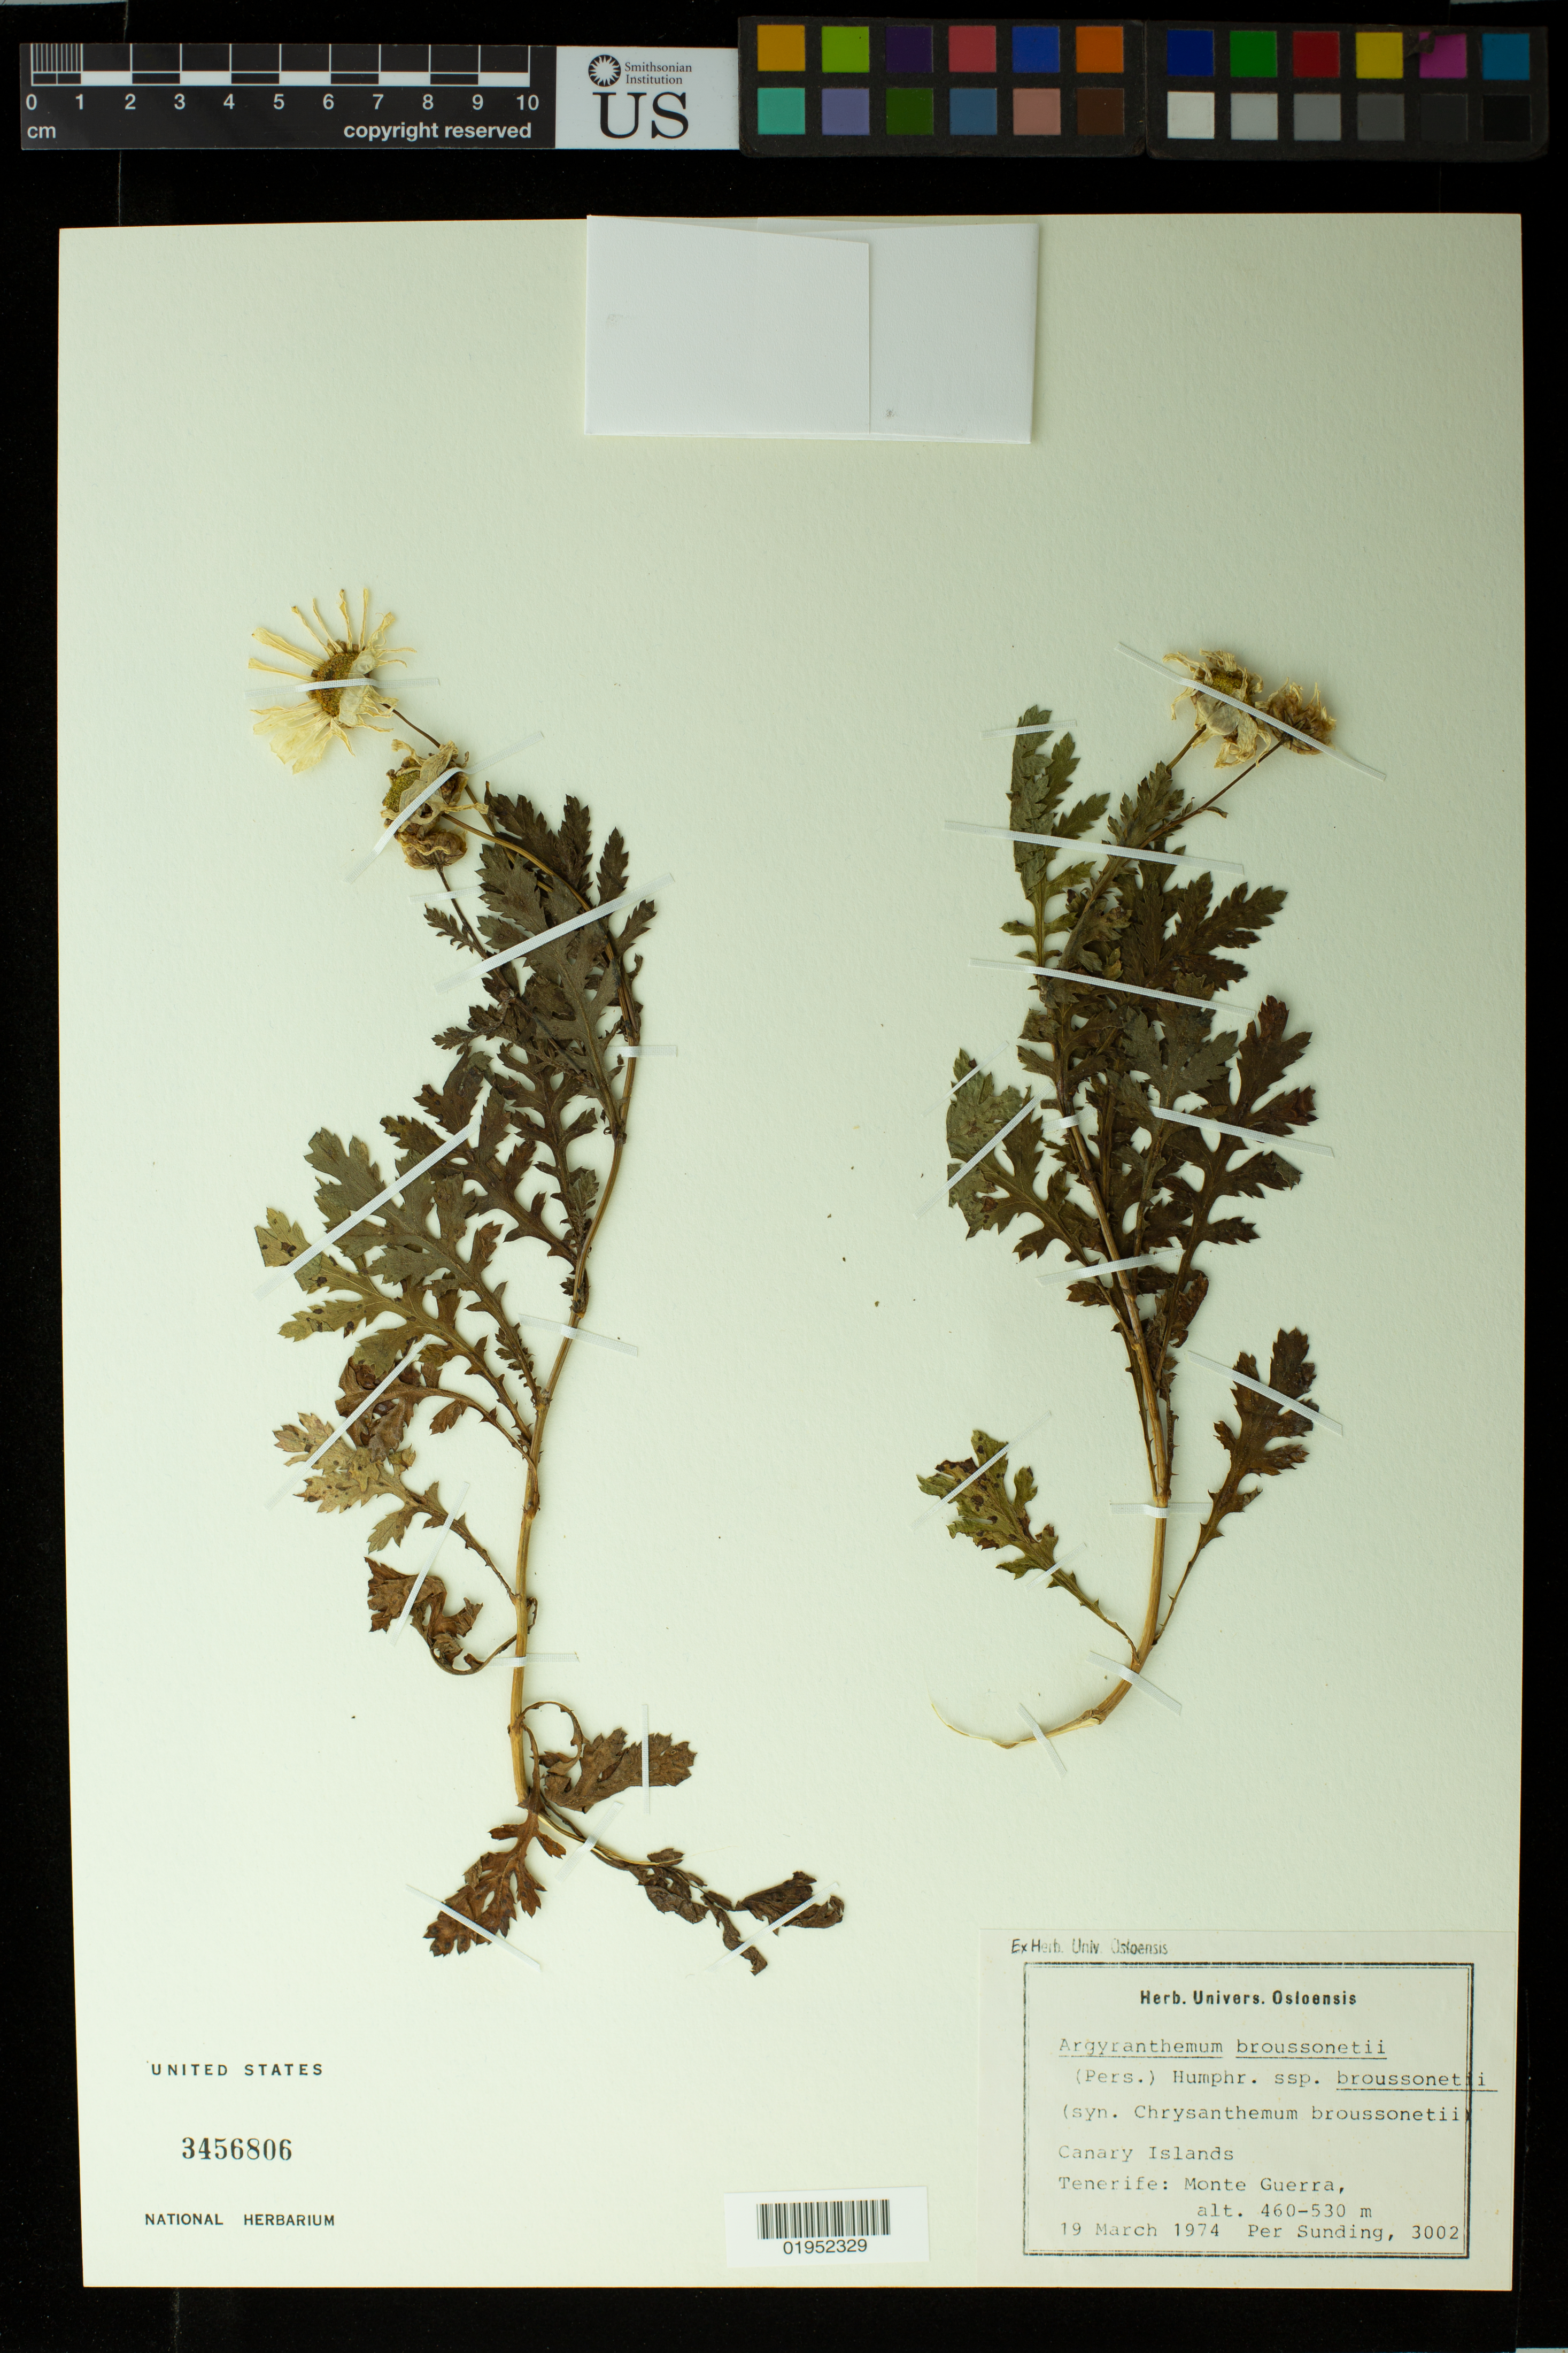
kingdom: Plantae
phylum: Tracheophyta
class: Magnoliopsida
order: Asterales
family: Asteraceae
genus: Argyranthemum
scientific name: Argyranthemum broussonetii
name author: (Pers.) Humphries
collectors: P. O. Sunding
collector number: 3002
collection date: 1974-03-19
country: Spain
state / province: Canarias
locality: Canary Islands, Tenerife: Monte Guerra.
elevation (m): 460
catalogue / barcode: US 3456806